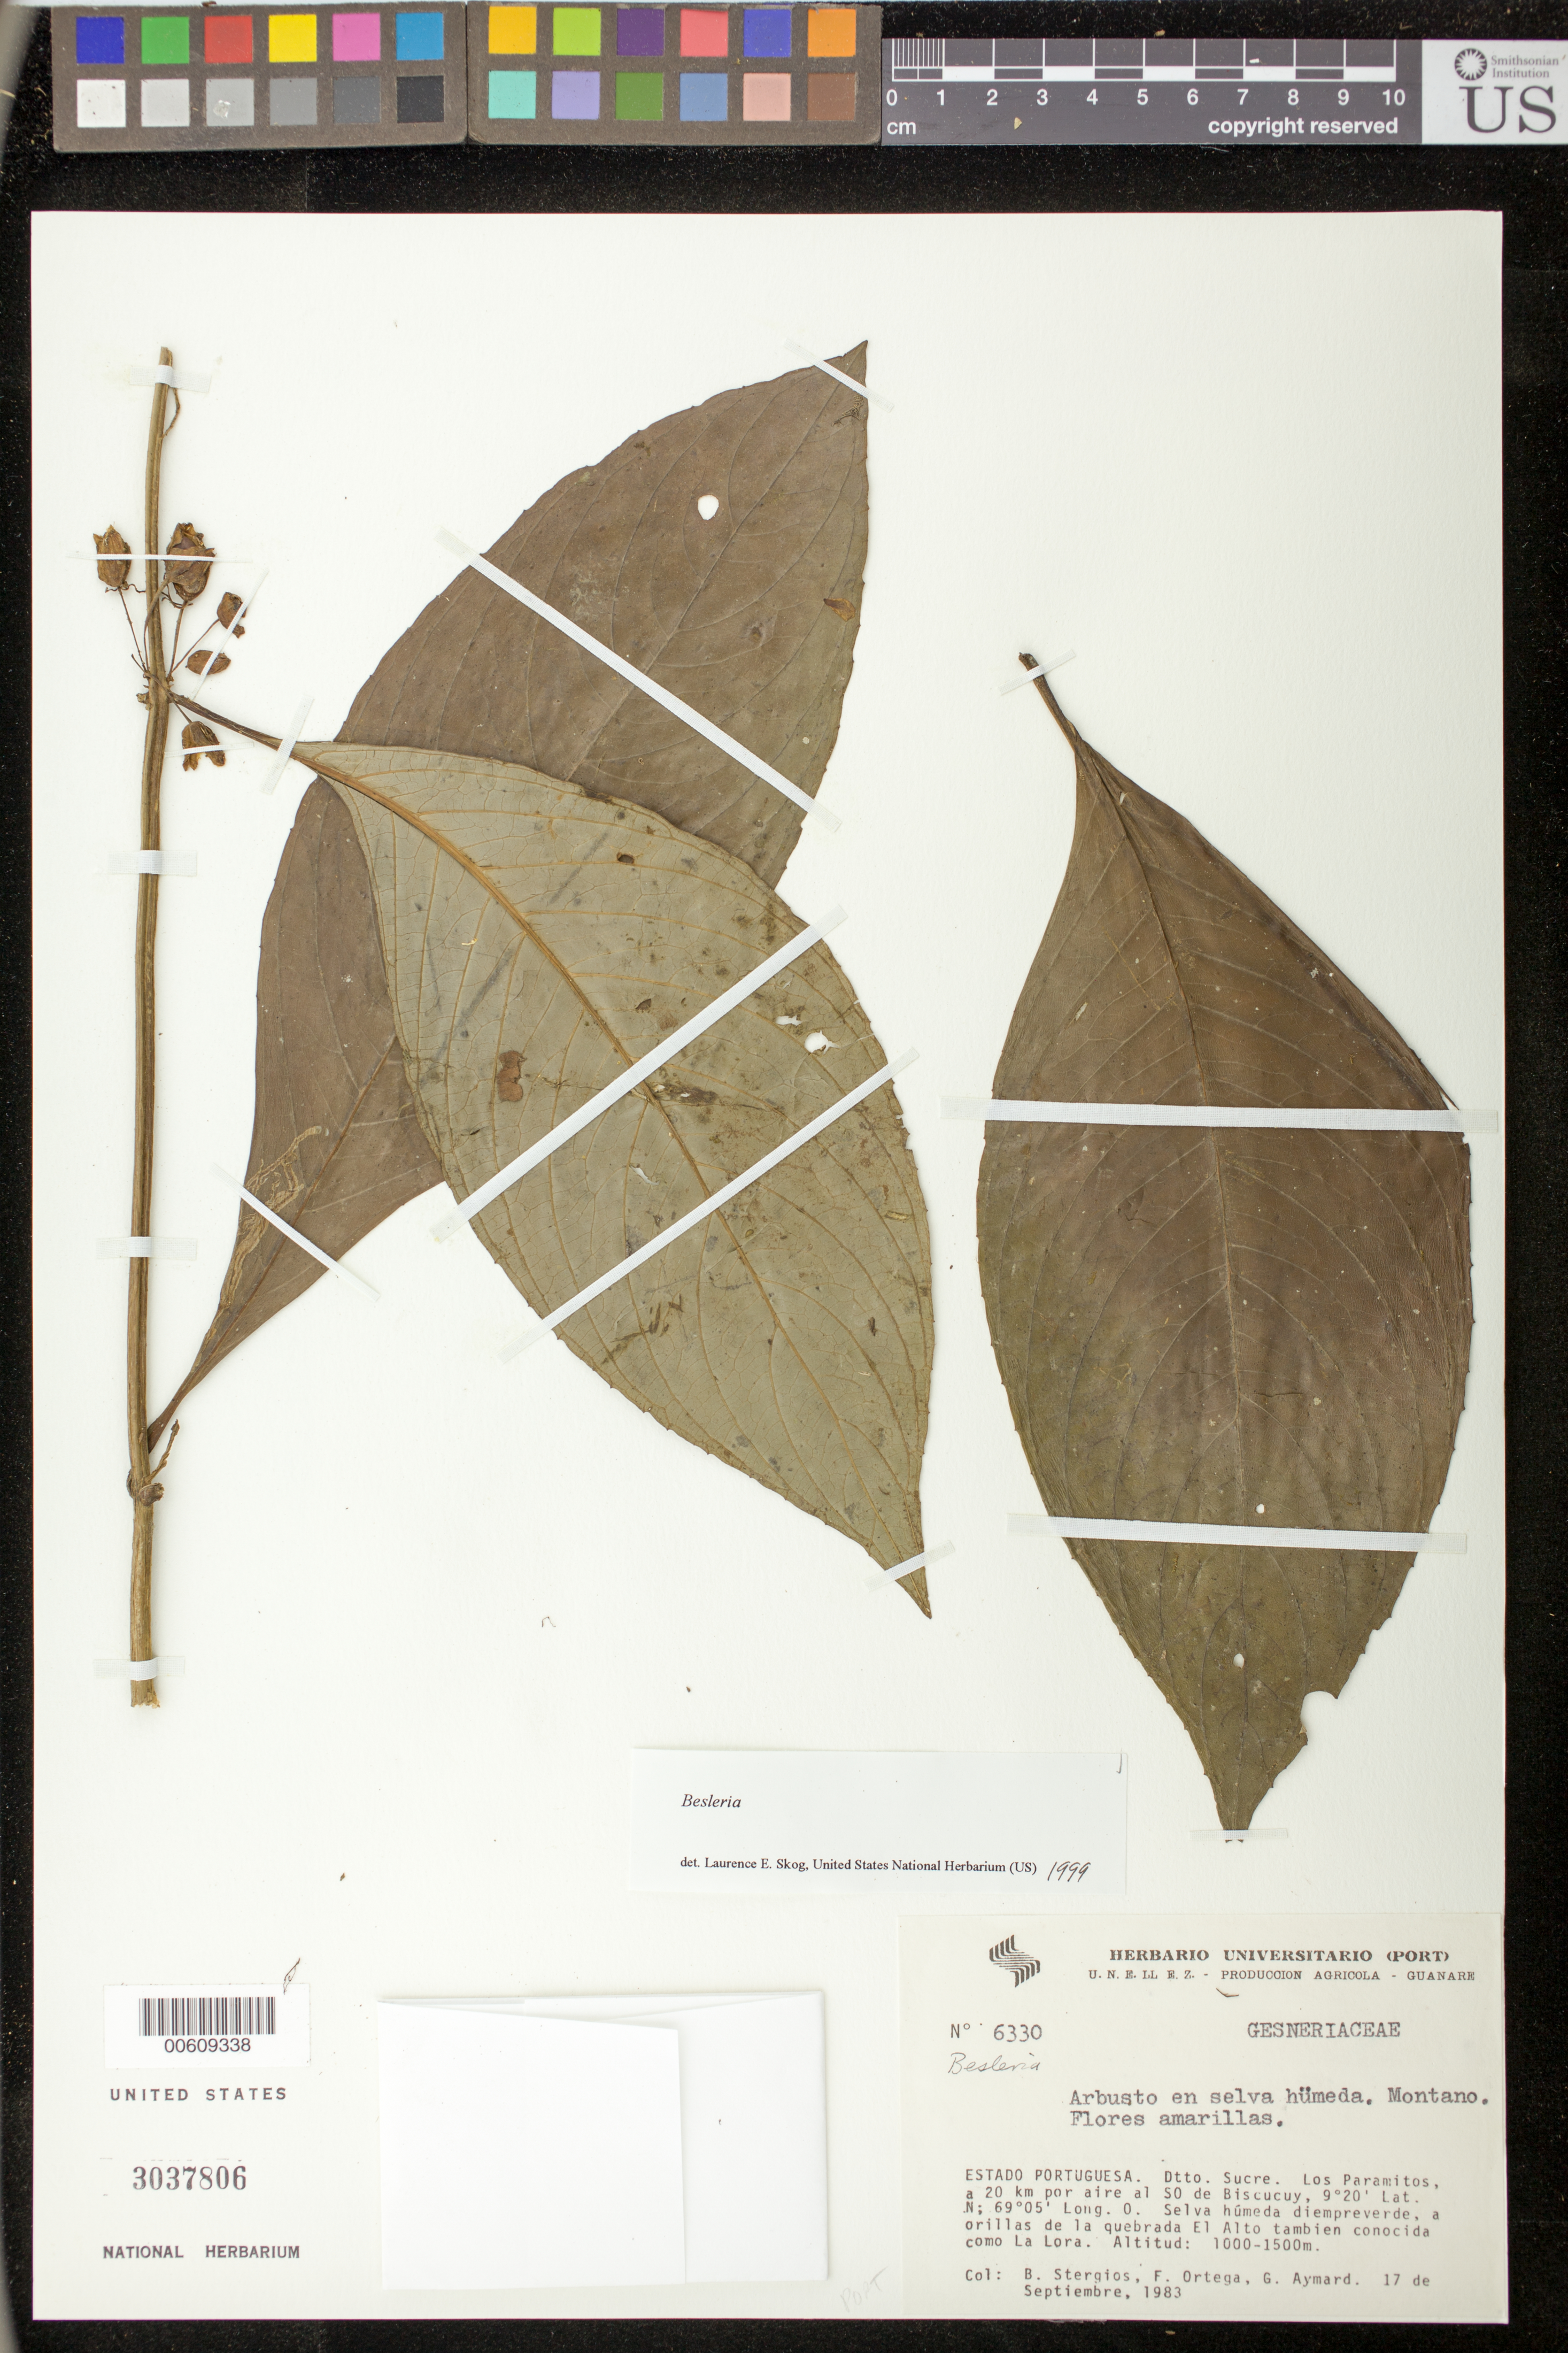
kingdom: Plantae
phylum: Tracheophyta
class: Magnoliopsida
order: Lamiales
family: Gesneriaceae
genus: Besleria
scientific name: Besleria sp.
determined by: Skog, Laurence E.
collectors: B. G. Stergios, F. J. Ortega & G. A. Aymard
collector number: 6330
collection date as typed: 17 Sep 1983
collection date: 1983-09-17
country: Venezuela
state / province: Portuguesa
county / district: Sucre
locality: Los Paramitos, a 20 km por aire al SO de Biscucuy, a orillas de la quebrada El Alto tambien conocida como La Lora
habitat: Selva húmeda diembreverde; en selva húmeda, montano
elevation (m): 1000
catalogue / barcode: US 3037806